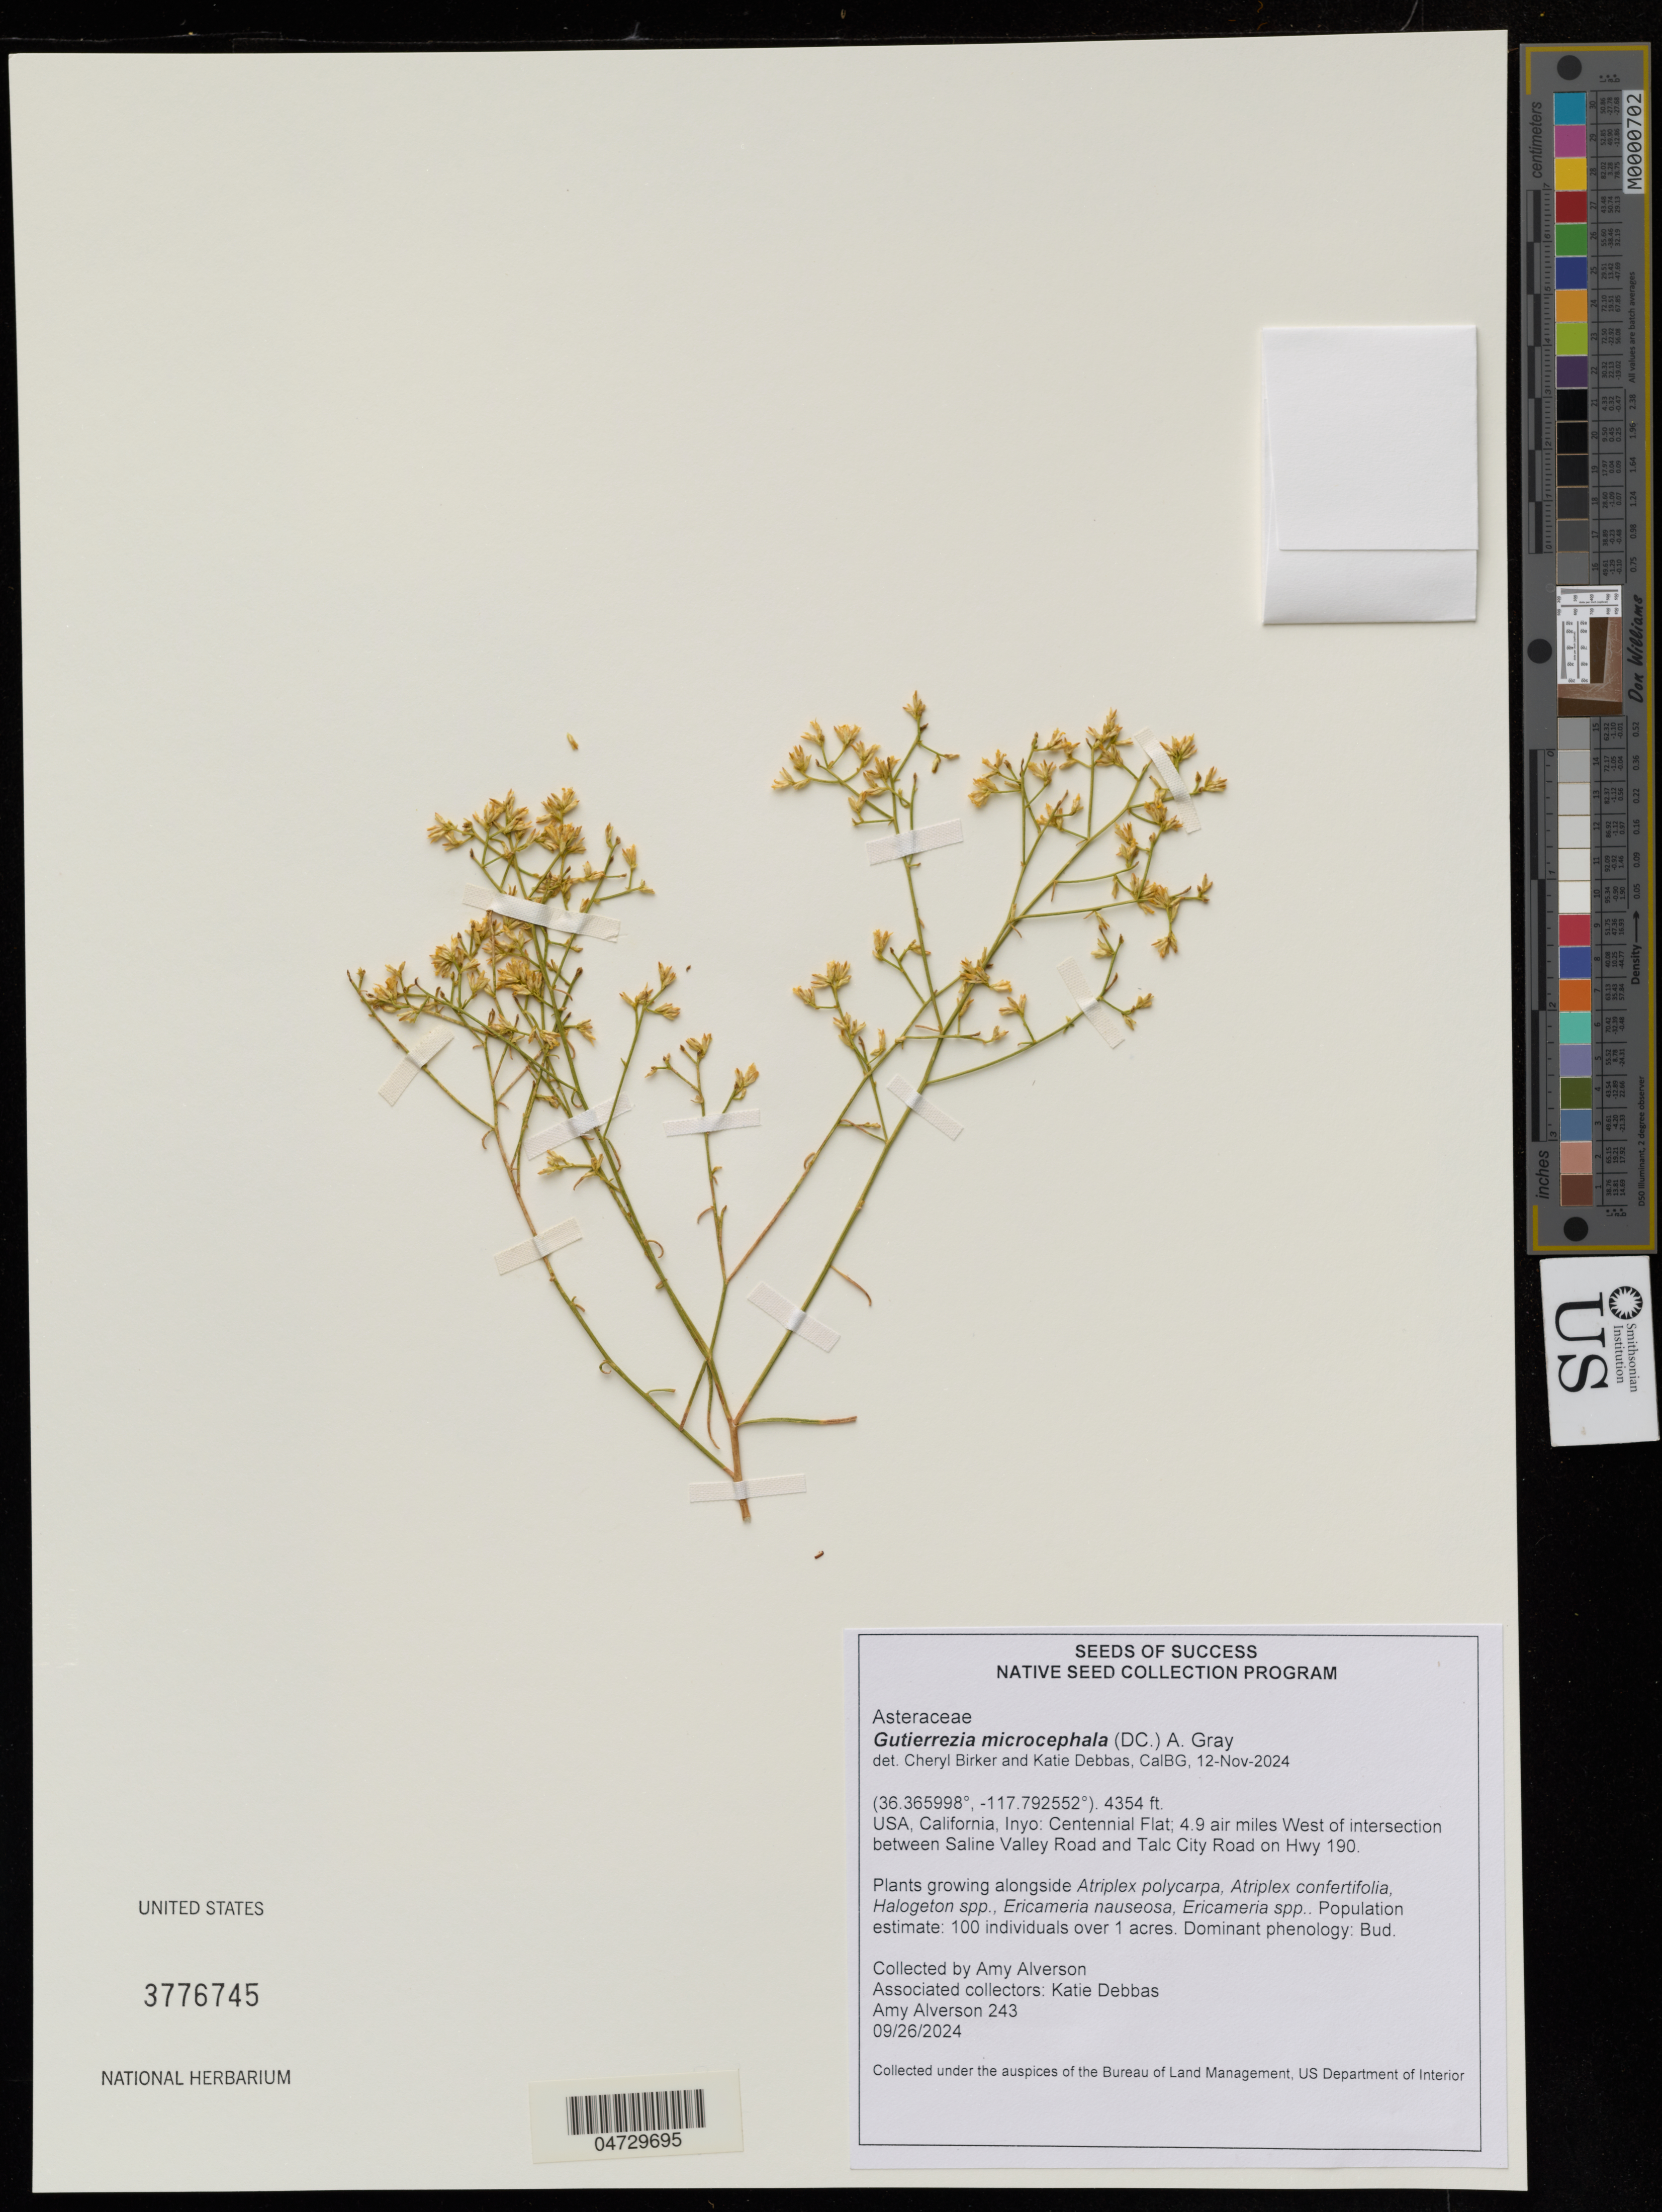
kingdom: Plantae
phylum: Tracheophyta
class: Magnoliopsida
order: Asterales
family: Asteraceae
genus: Gutierrezia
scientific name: Gutierrezia microcephala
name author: (DC.) A. Gray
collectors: A. Alverson & K. Debbas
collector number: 243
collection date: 2024-09-26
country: United States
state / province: California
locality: USA, California, Inyo: Centennial Flat; 4.9 air miles West of intersection between Saline Valley Road and Talc City Road on Hwy 190.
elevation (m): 1324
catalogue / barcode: US 3776745